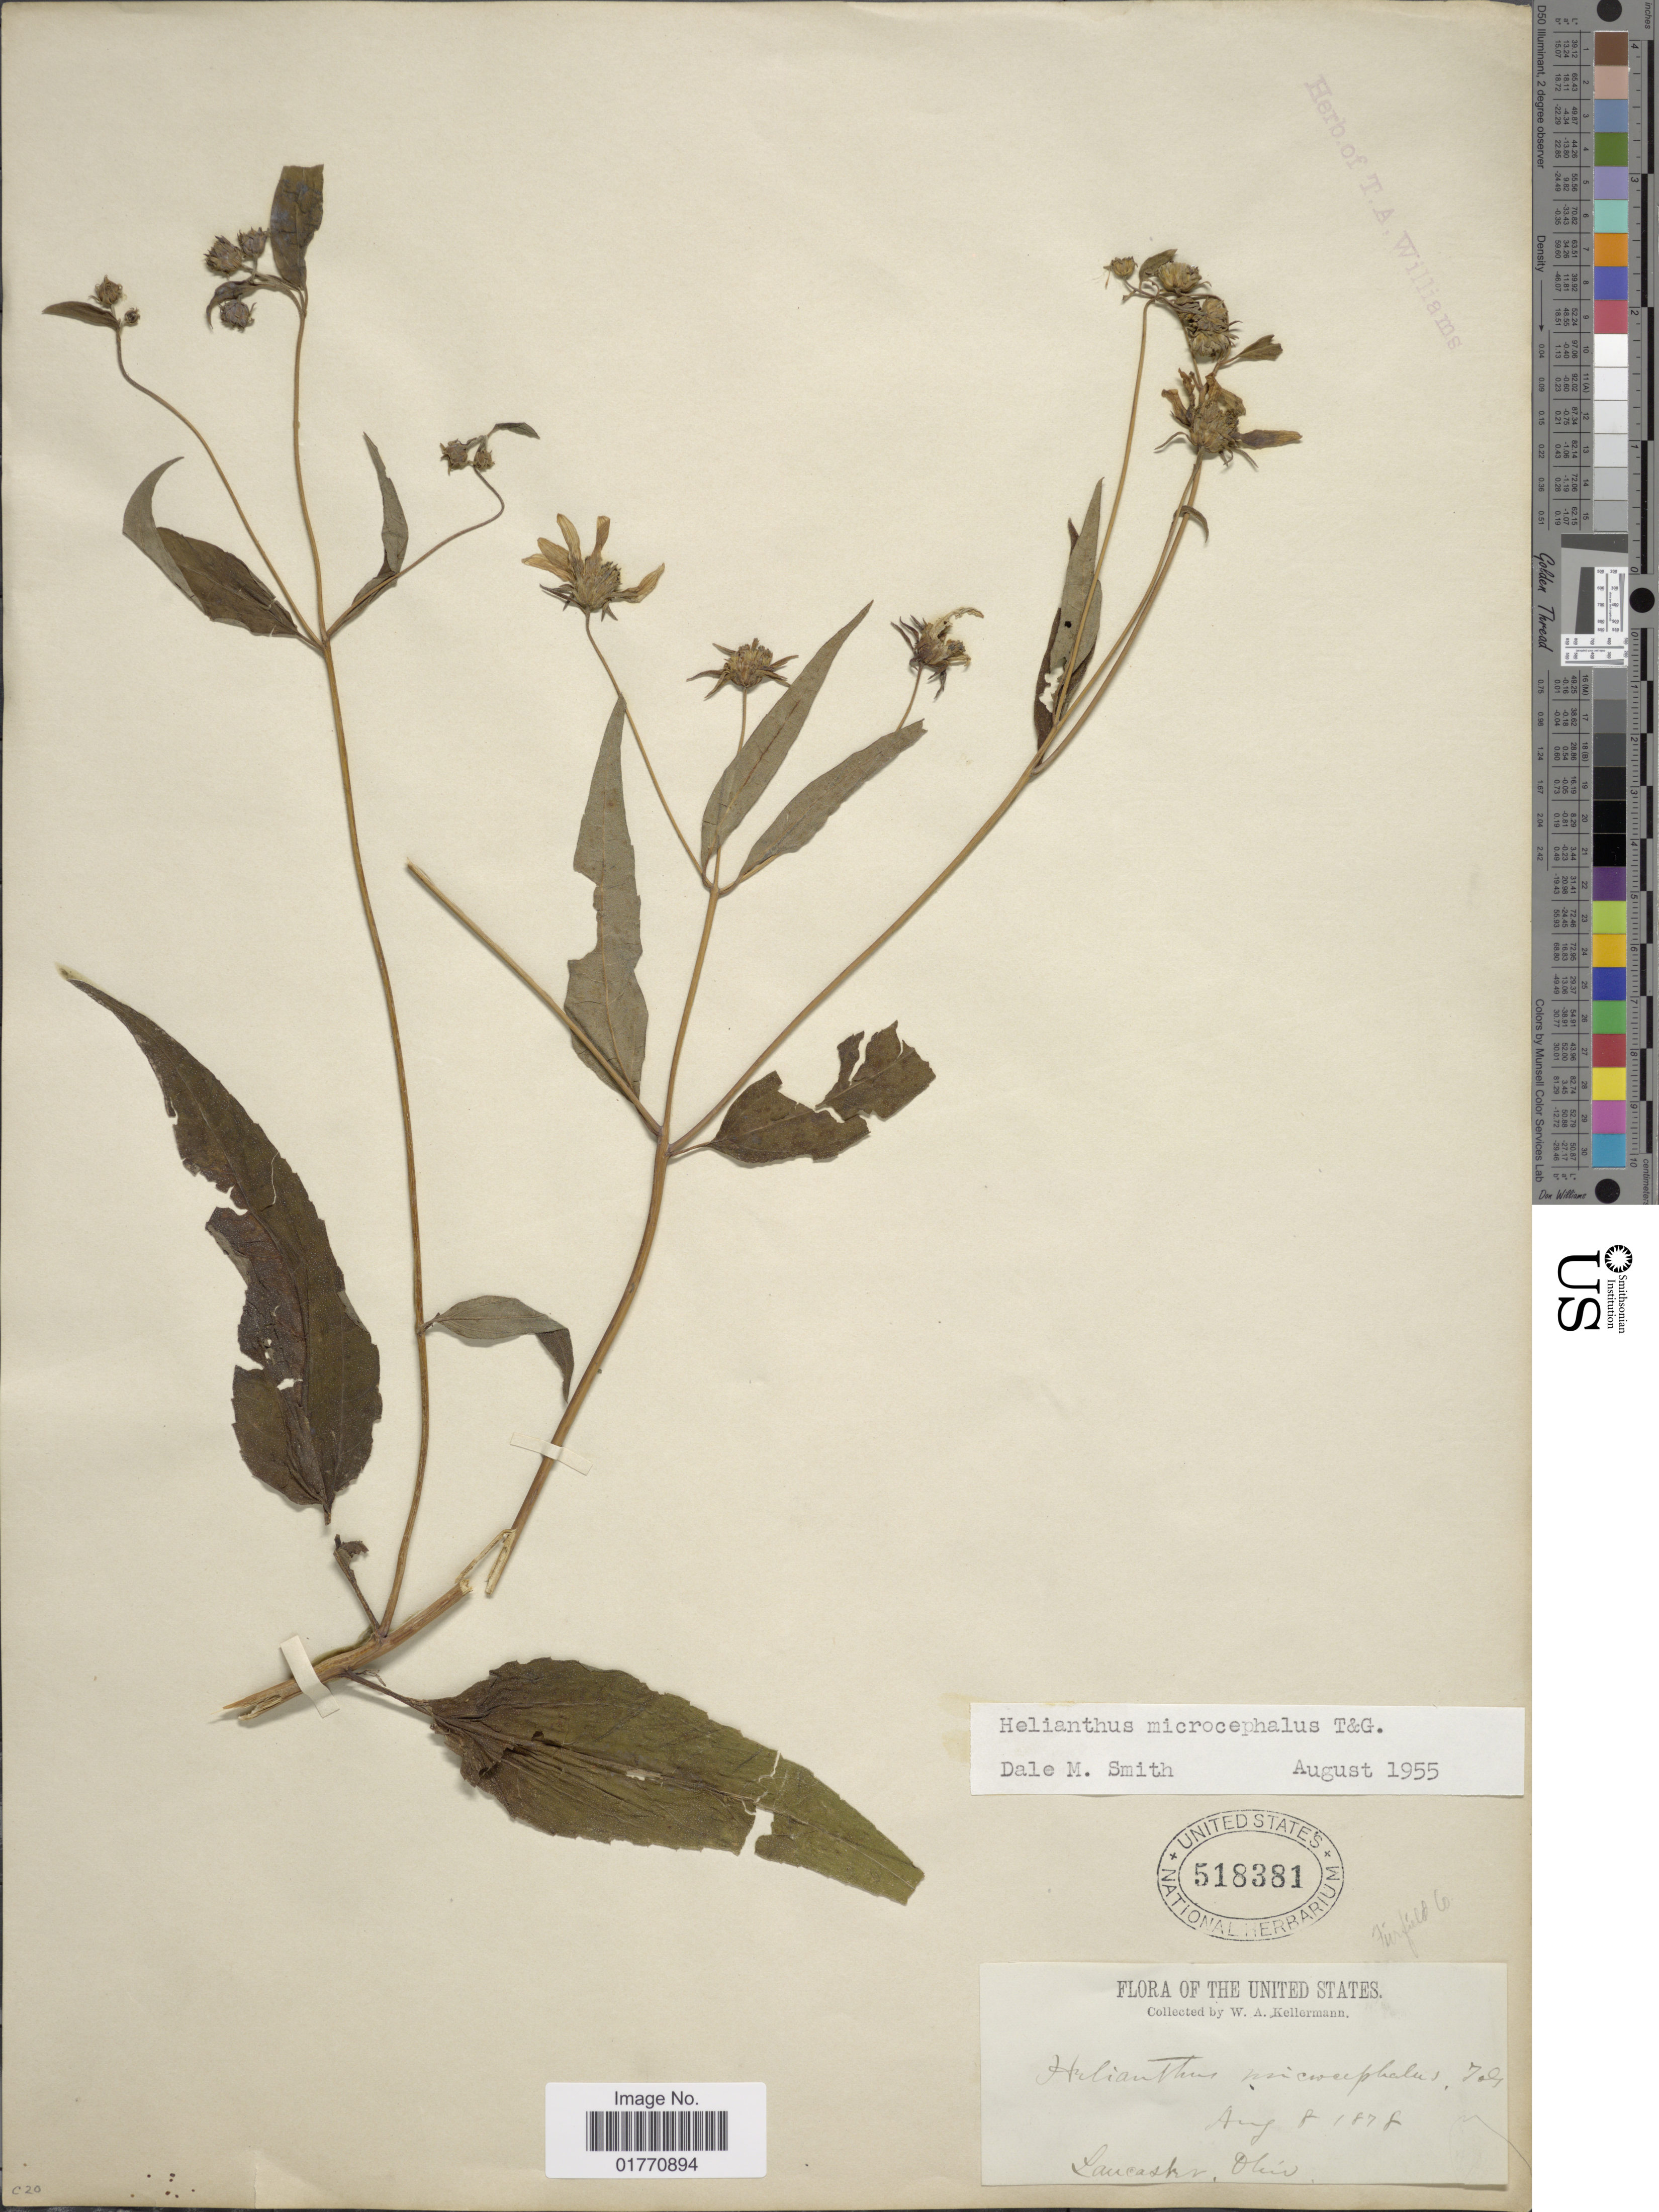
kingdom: Plantae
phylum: Tracheophyta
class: Magnoliopsida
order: Asterales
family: Asteraceae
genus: Helianthus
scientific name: Helianthus microcephalus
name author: Torr. & A. Gray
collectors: W. Kellerman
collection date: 1878-08-08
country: United States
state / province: Ohio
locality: Lancaster.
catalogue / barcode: US 518381